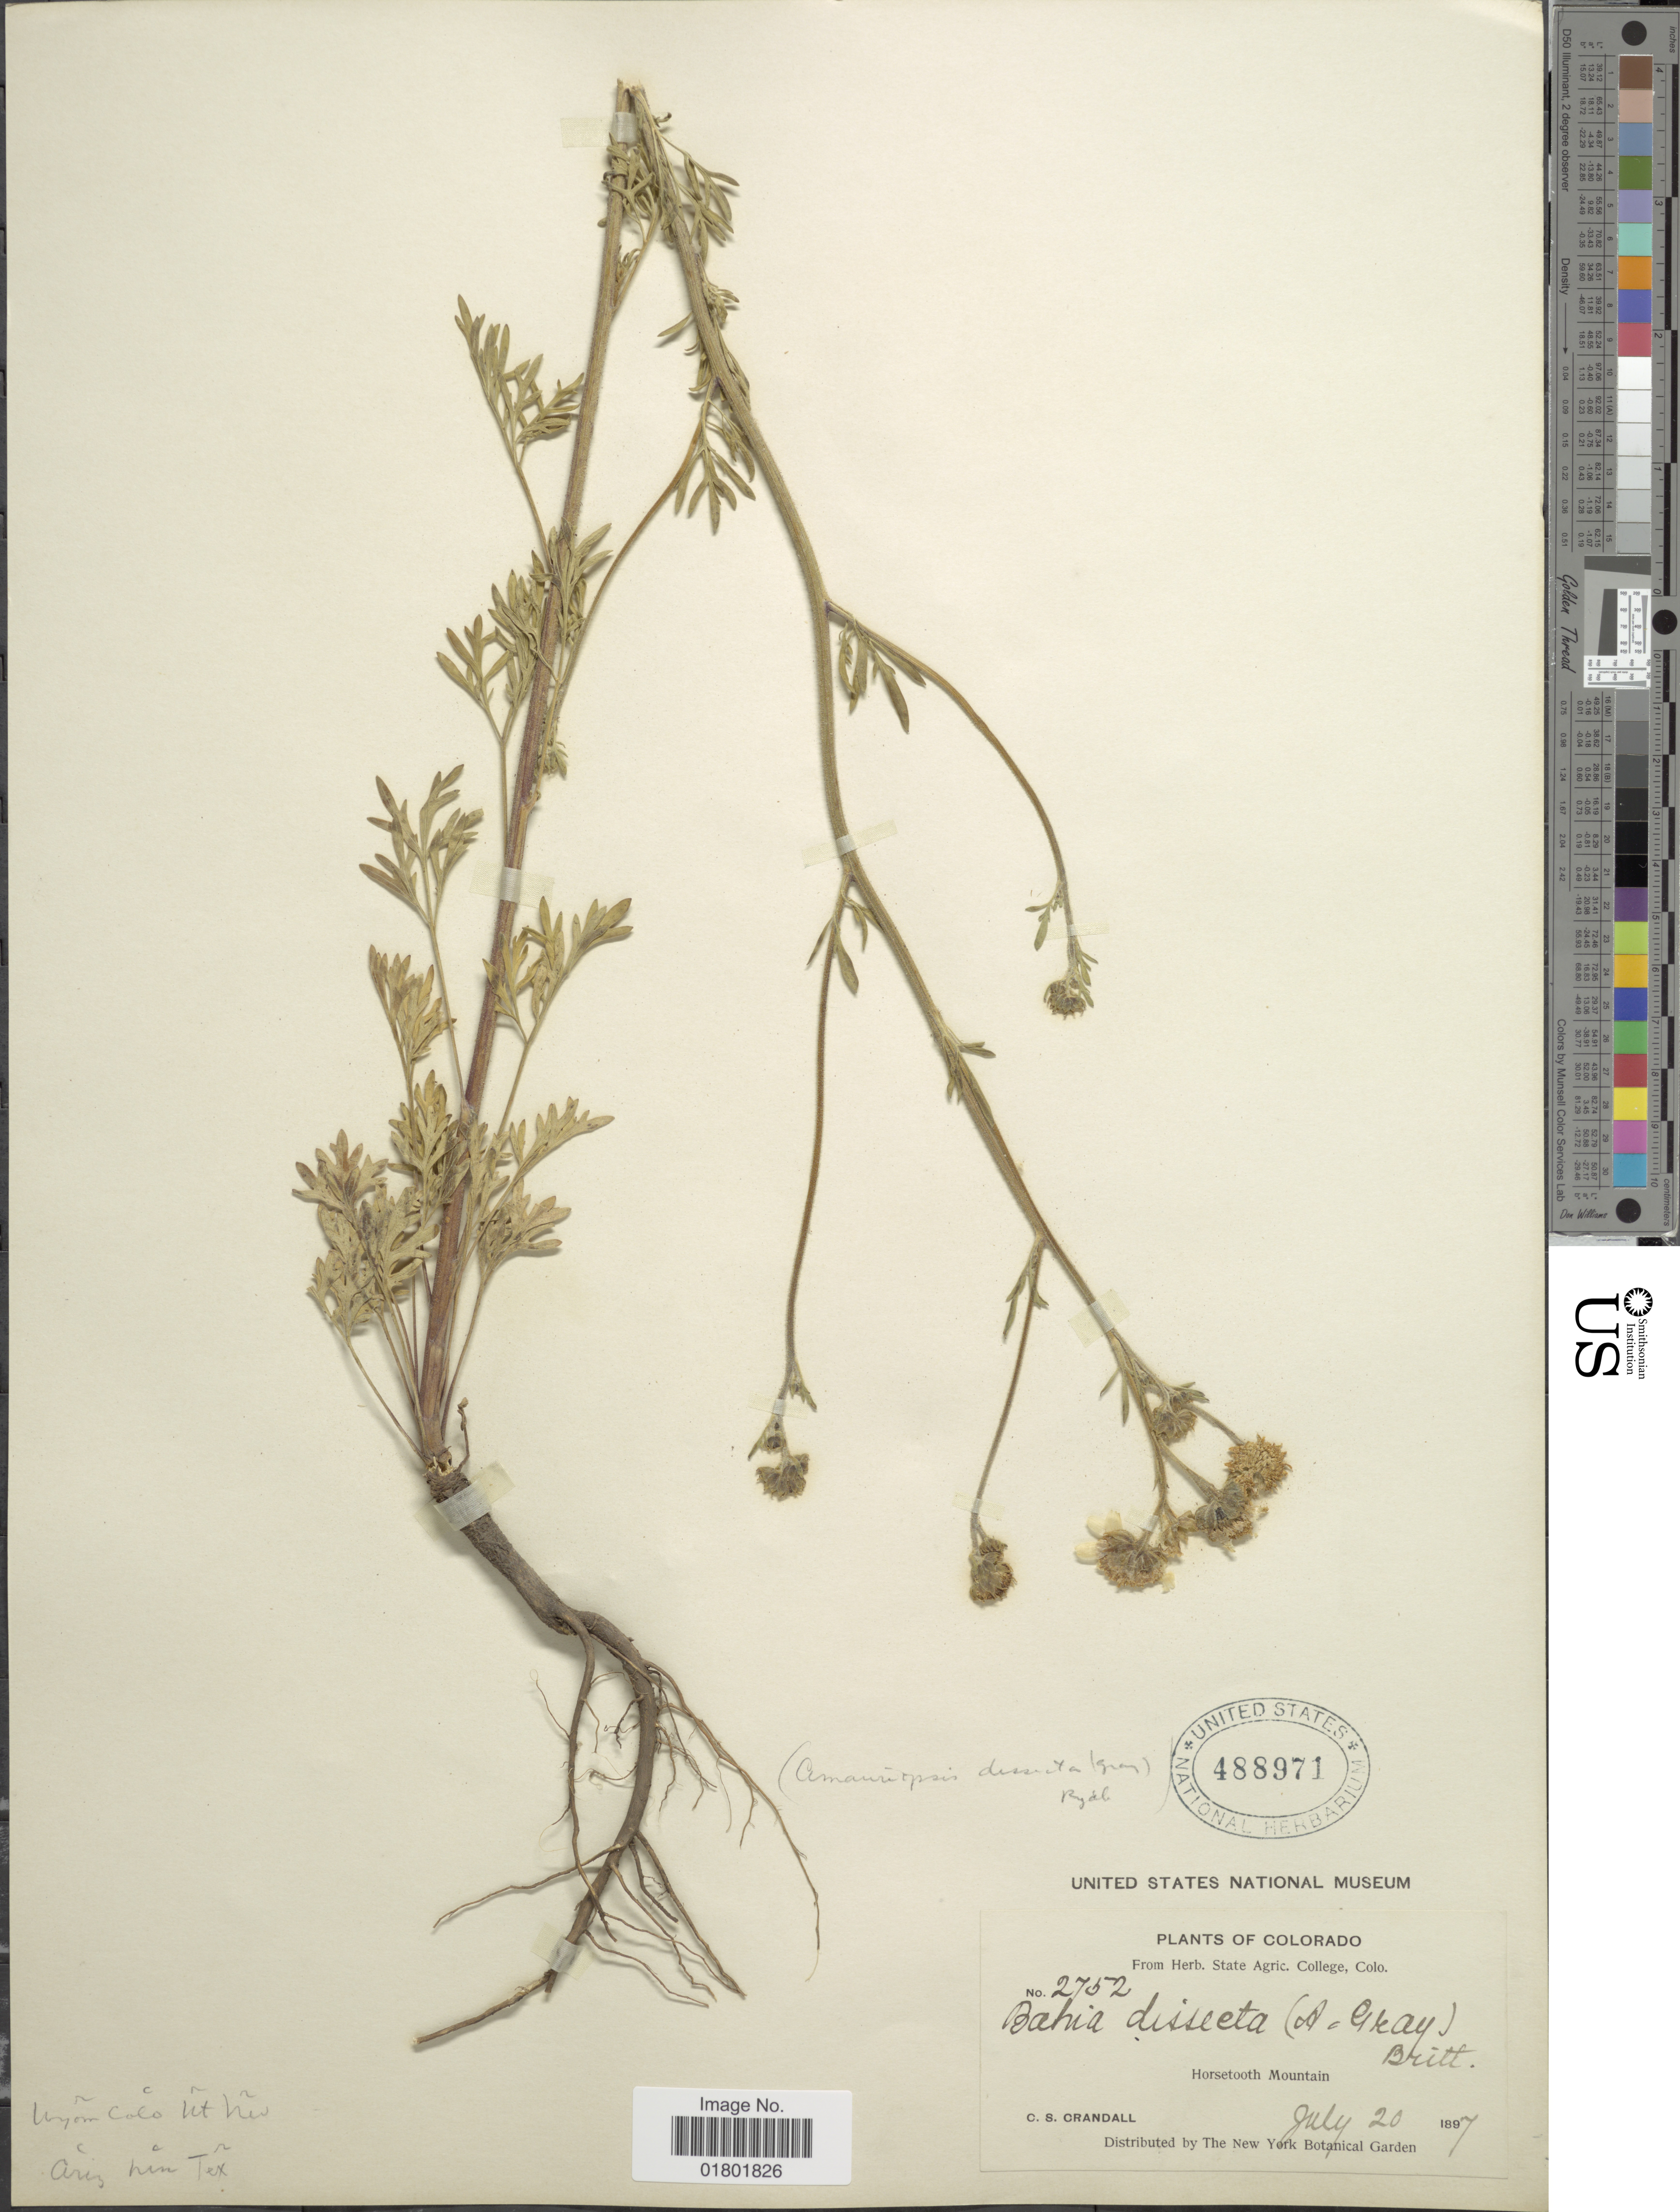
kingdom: Plantae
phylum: Tracheophyta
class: Magnoliopsida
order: Asterales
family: Asteraceae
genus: Bahia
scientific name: Bahia dissecta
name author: (A. Gray) Britton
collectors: C. Crandall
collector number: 2752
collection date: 1897-07-20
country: United States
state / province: Colorado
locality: Horsetooth Mountain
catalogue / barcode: US 488971